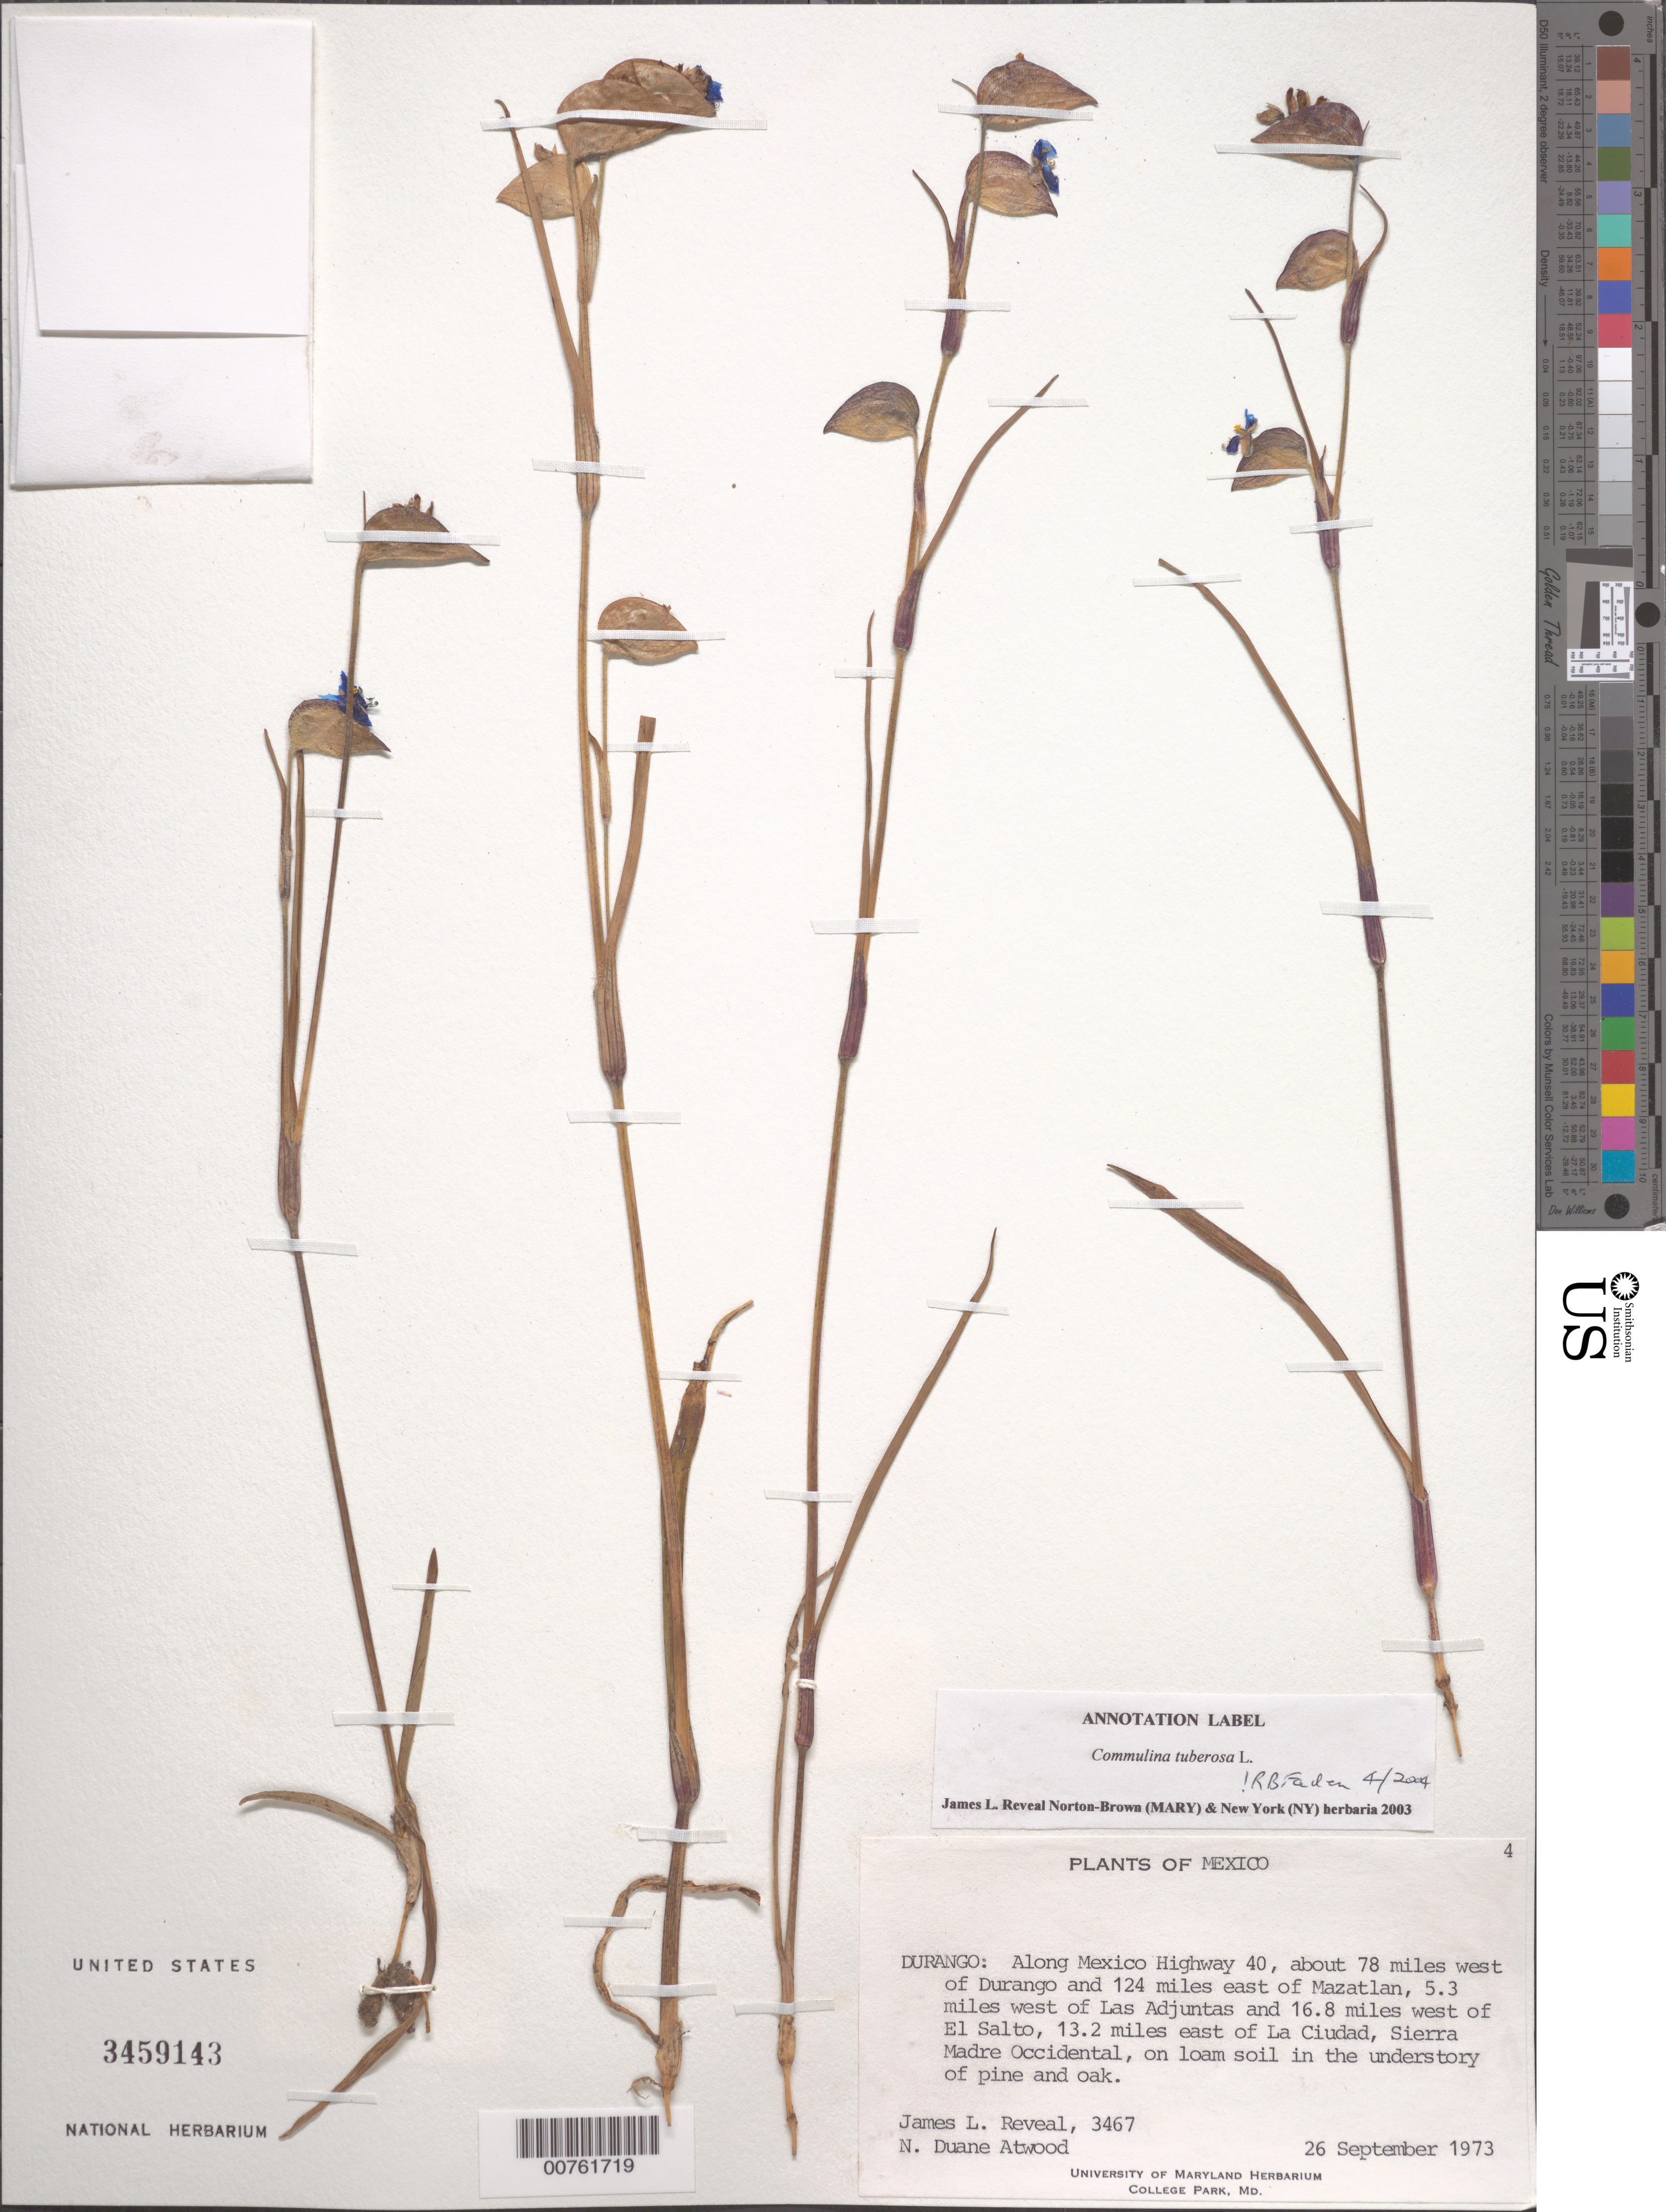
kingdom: Plantae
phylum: Tracheophyta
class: Liliopsida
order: Commelinales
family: Commelinaceae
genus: Commelina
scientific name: Commelina tuberosa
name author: L.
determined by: Faden, Robert B., (US), Smithsonian Institution - National Museum of Natural History (UNITED STATES)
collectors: J. L. Reveal & N. Atwood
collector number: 3467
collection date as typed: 26 Sep 1973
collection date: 1973-09-26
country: Mexico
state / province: Durango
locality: Along Mexico Highway 40, about 78 miles W of Durango and 124 miles E of Mazatlan, 5.3 miles W of Las Adjuntas and 16.8 miles W of El Salto, 13.2 miles E La Ciudad, Sierra Madre Occidental, on loam soil in the understory of pine and oak.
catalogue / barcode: US 3459143